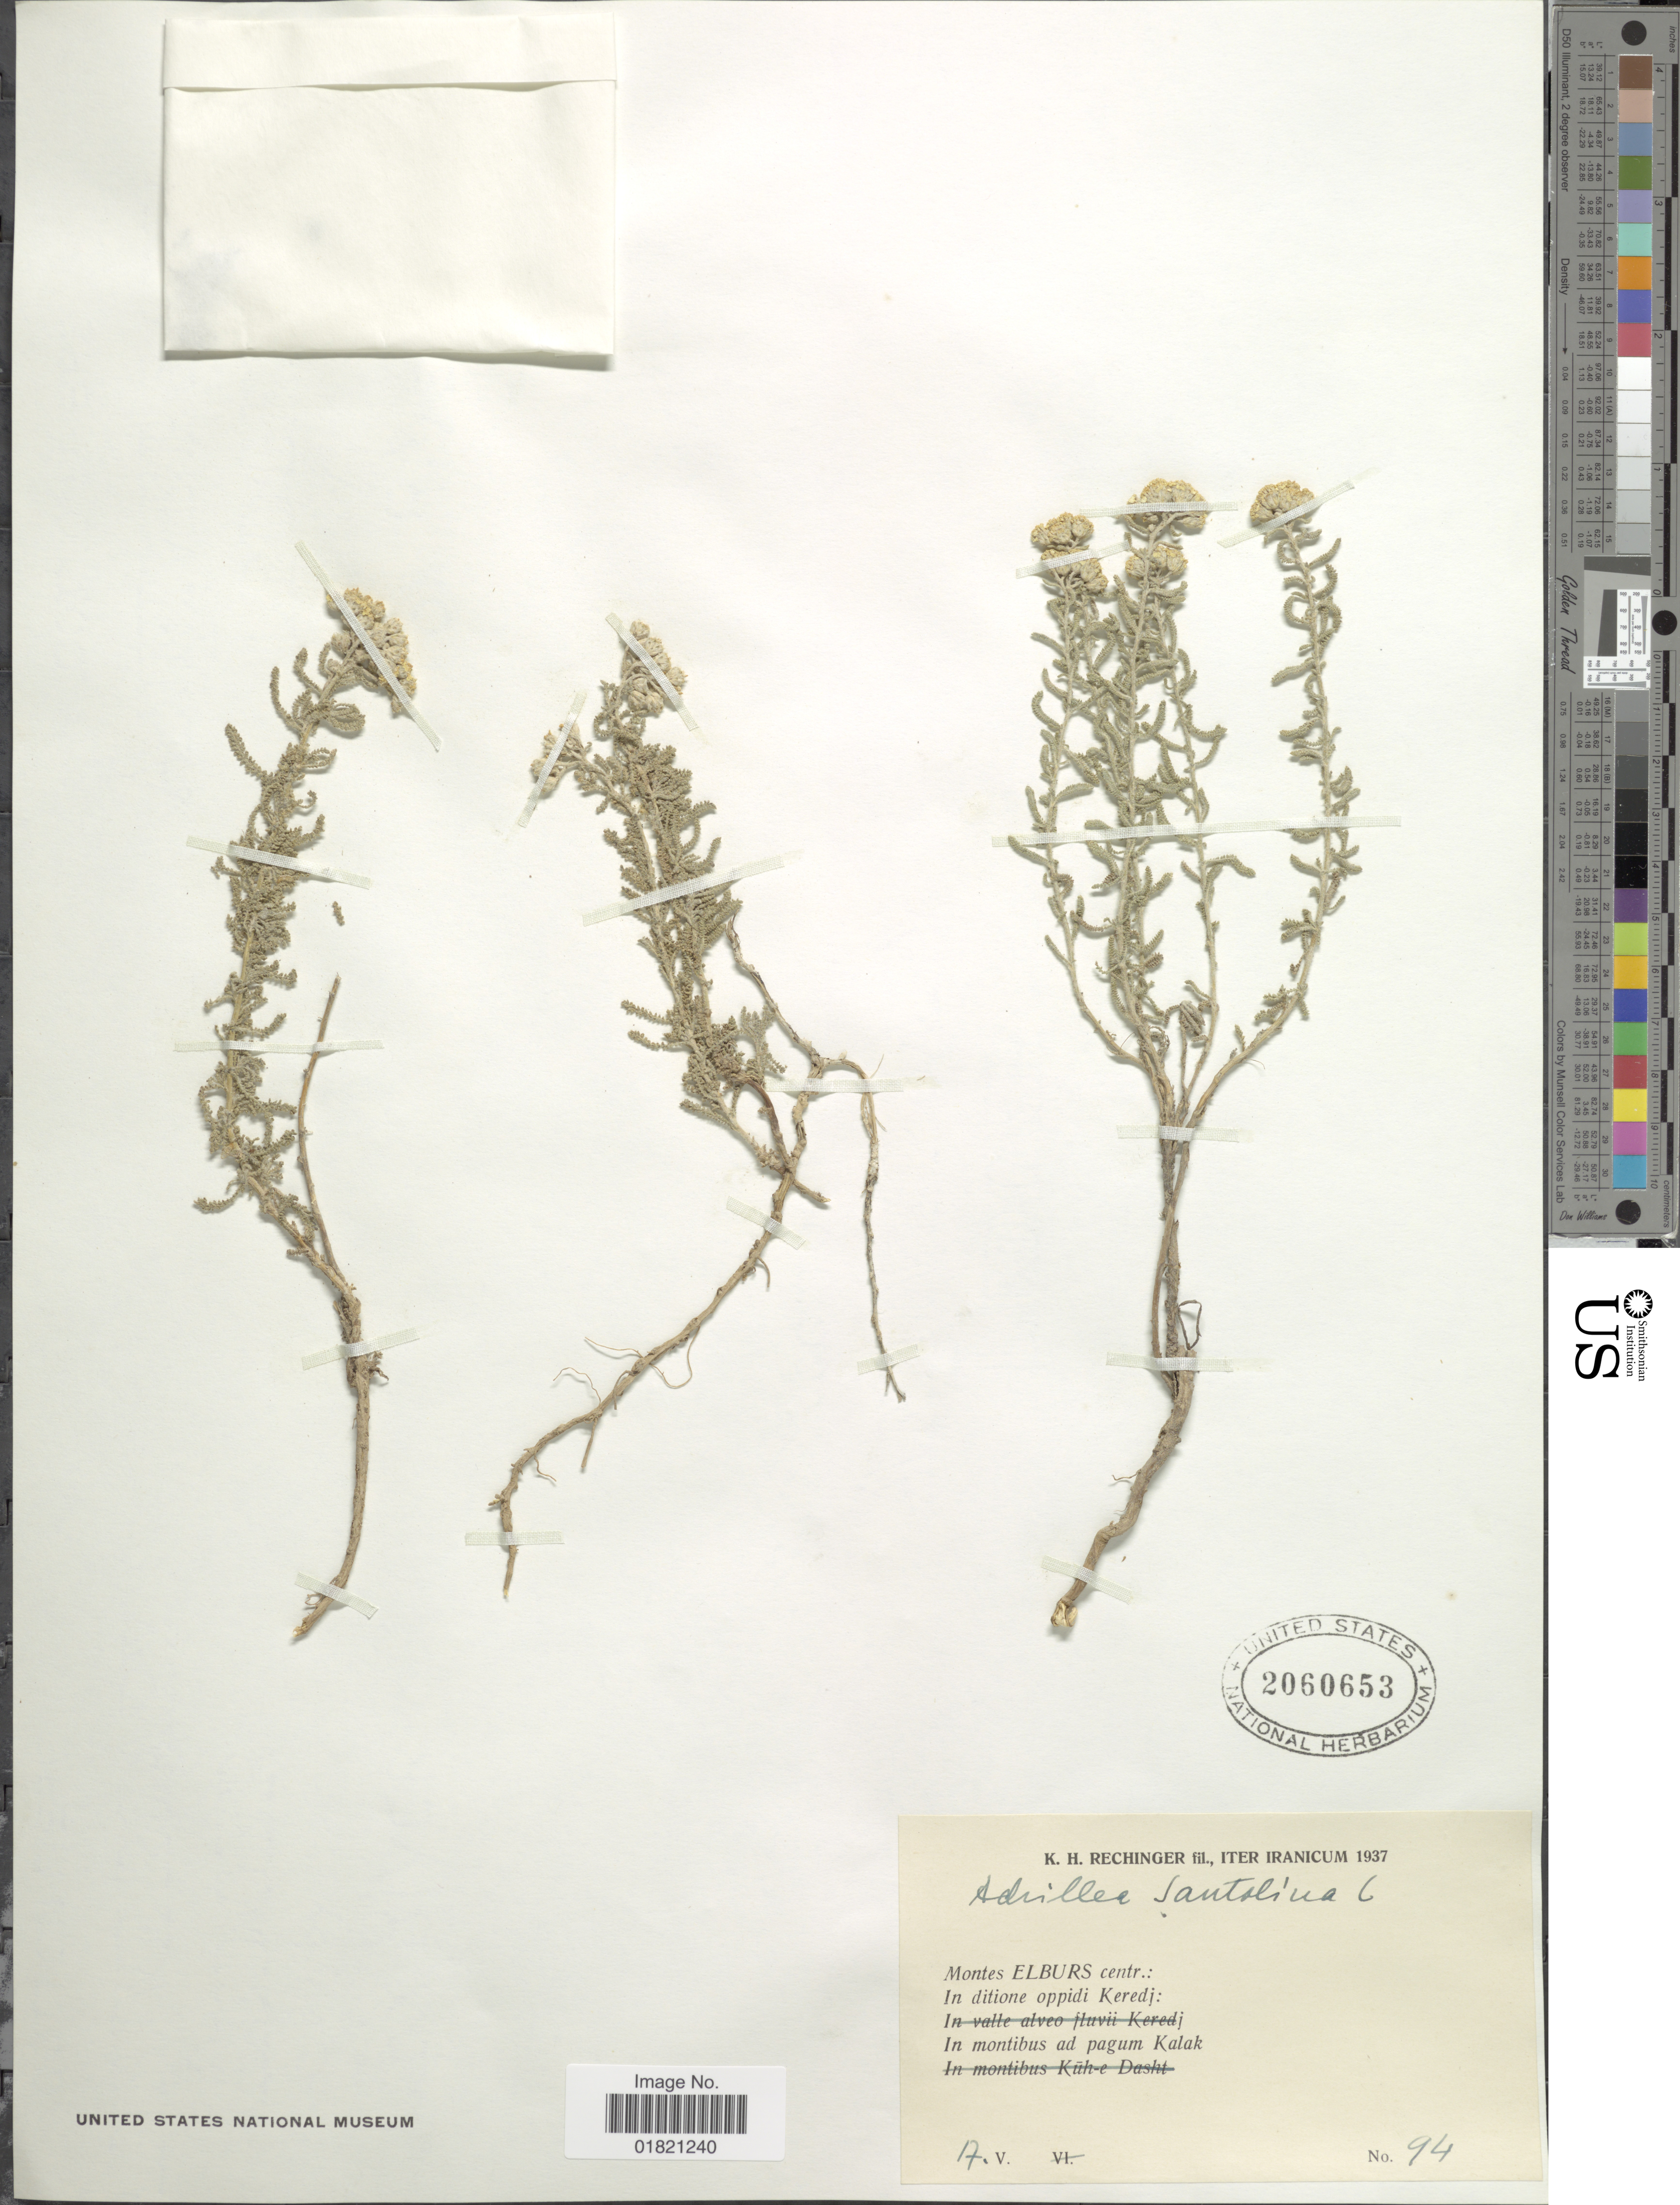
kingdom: Plantae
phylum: Tracheophyta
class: Magnoliopsida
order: Asterales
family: Asteraceae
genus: Achillea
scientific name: Achillea santolina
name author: L.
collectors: K. H. Rechinger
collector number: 94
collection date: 1937-05-17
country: Iran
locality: Montes Elburs centr.: In ditione oppidi Keredj: In montibus ad pagum Kalak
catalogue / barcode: US 2060653